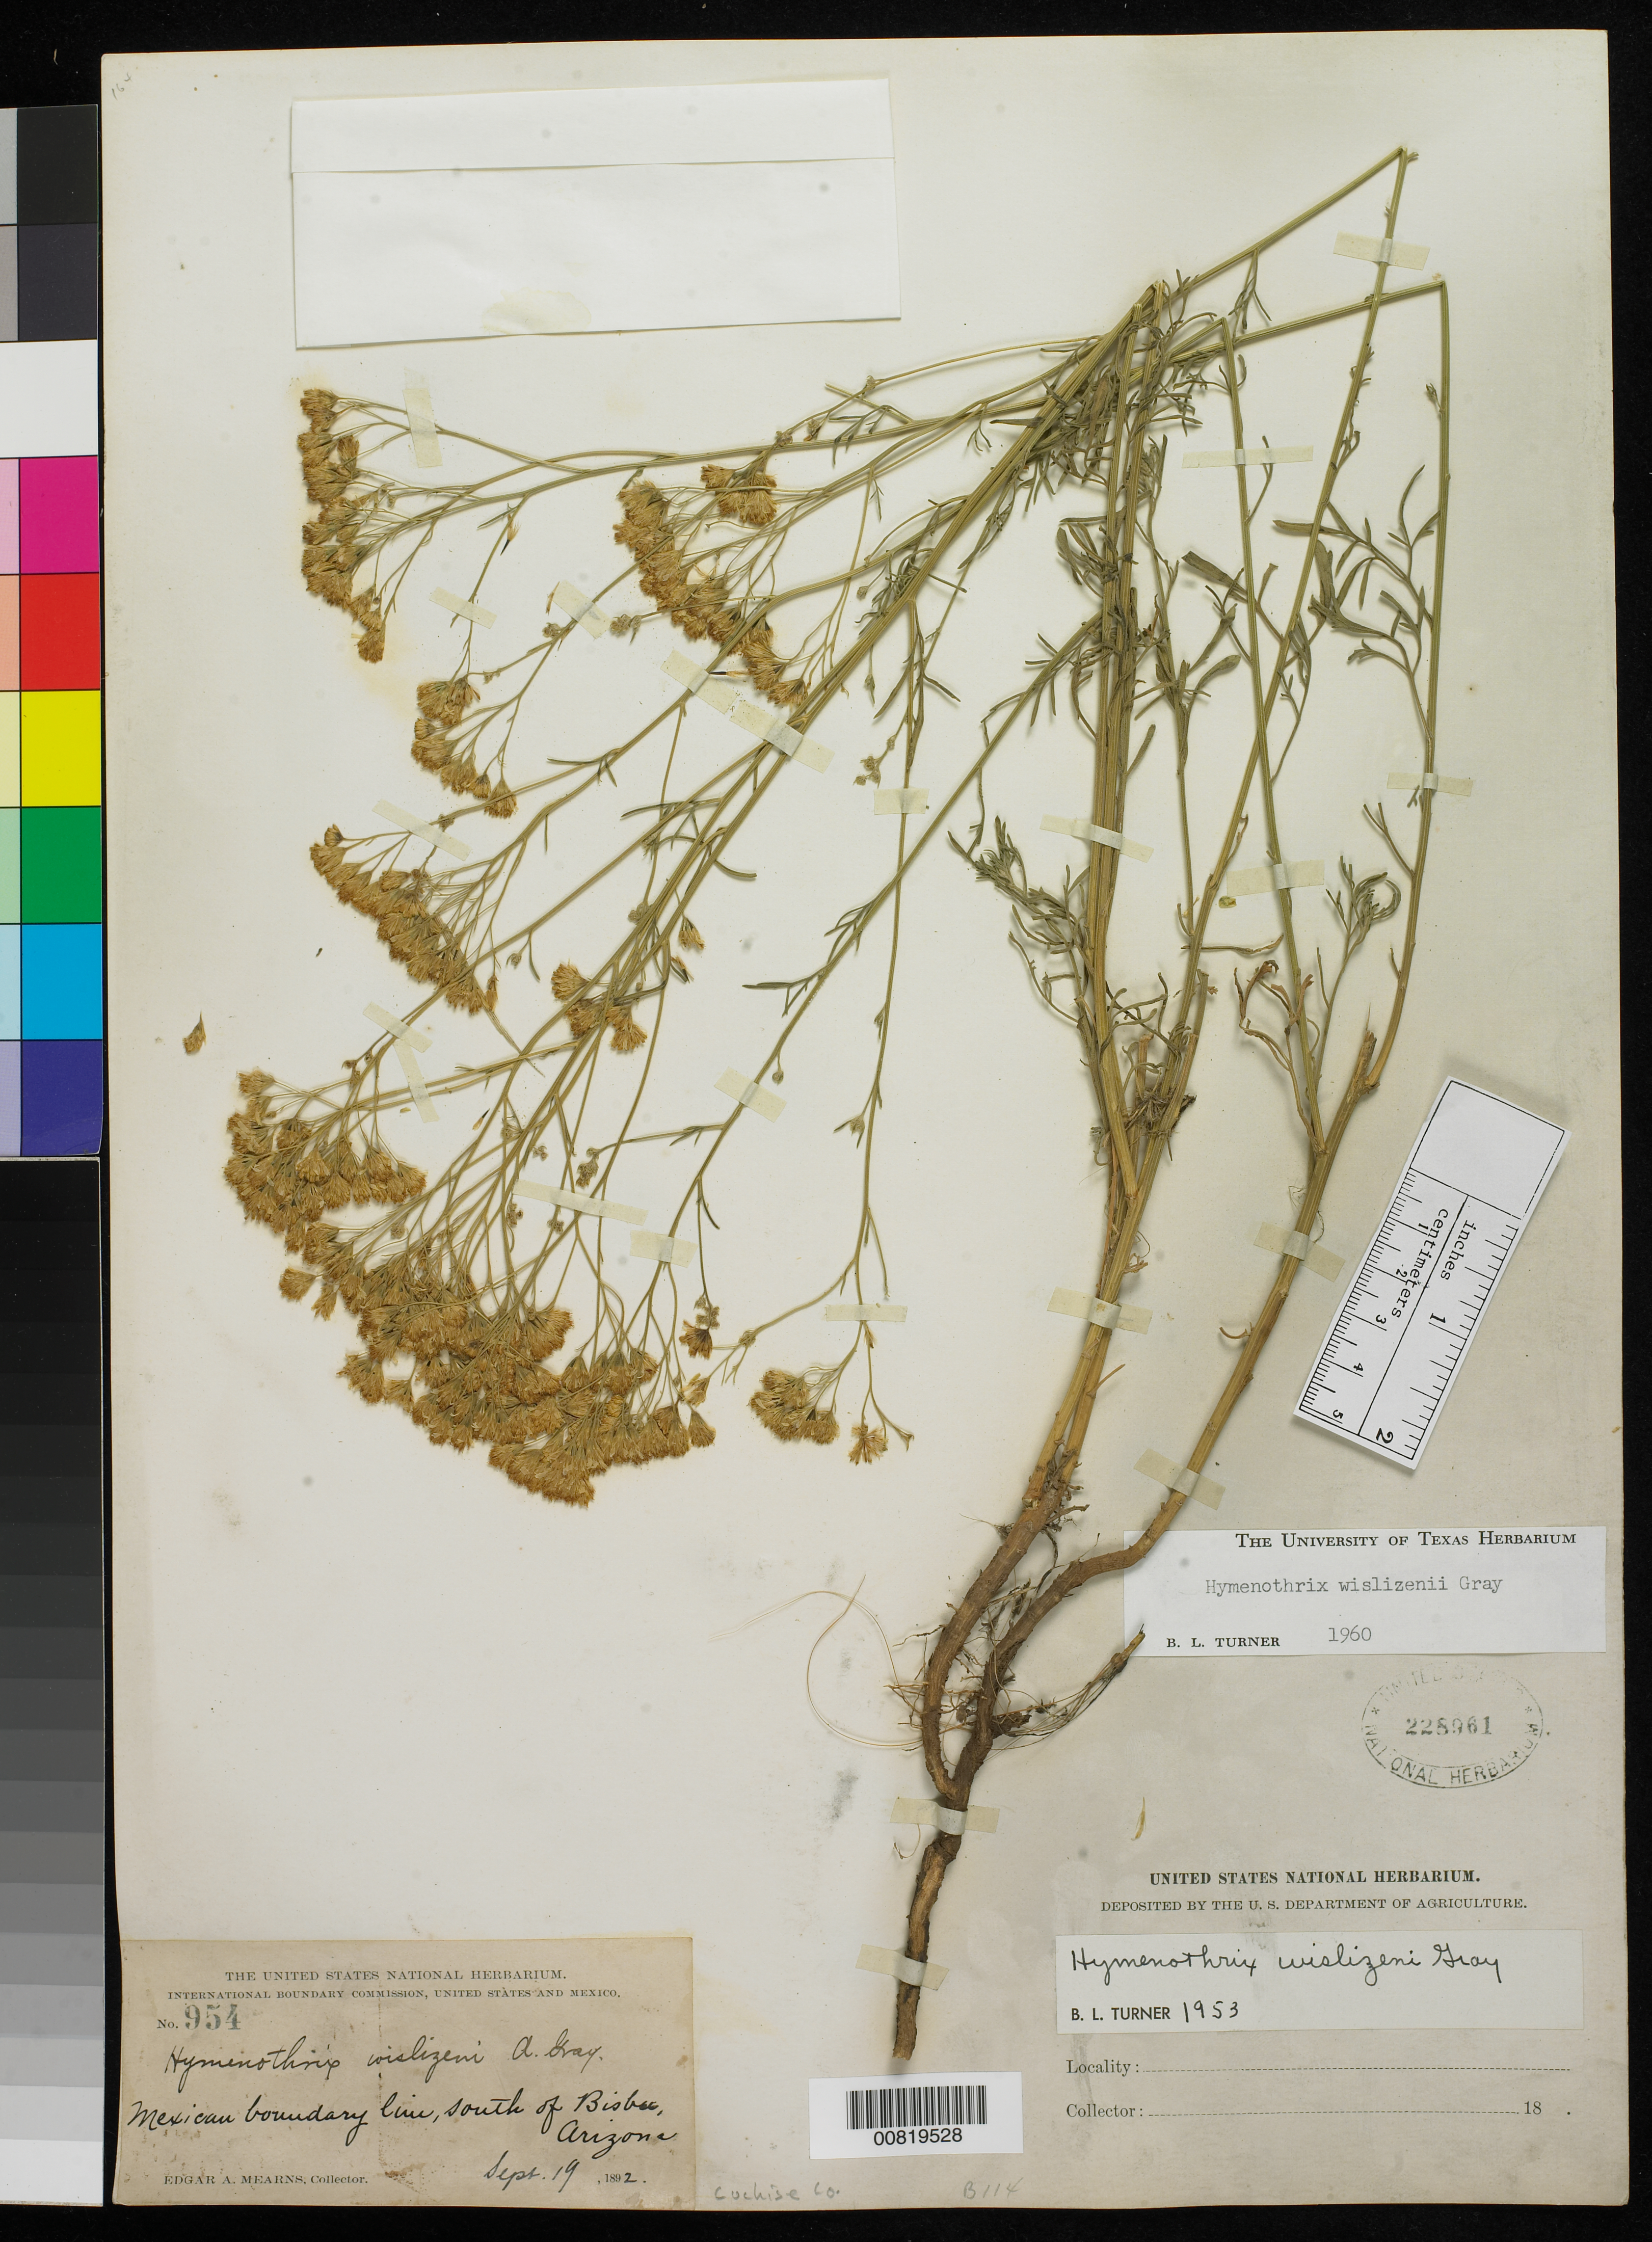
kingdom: Plantae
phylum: Tracheophyta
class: Magnoliopsida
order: Asterales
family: Asteraceae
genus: Hymenothrix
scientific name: Hymenothrix wislizenii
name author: A. Gray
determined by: Turner, B. L.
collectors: E. A. Mearns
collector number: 954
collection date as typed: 19 Sep 1892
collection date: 1892-09-19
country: United States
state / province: Arizona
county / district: Cochise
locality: Mexican Boundary Line, S of Bisbee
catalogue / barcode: US 228961